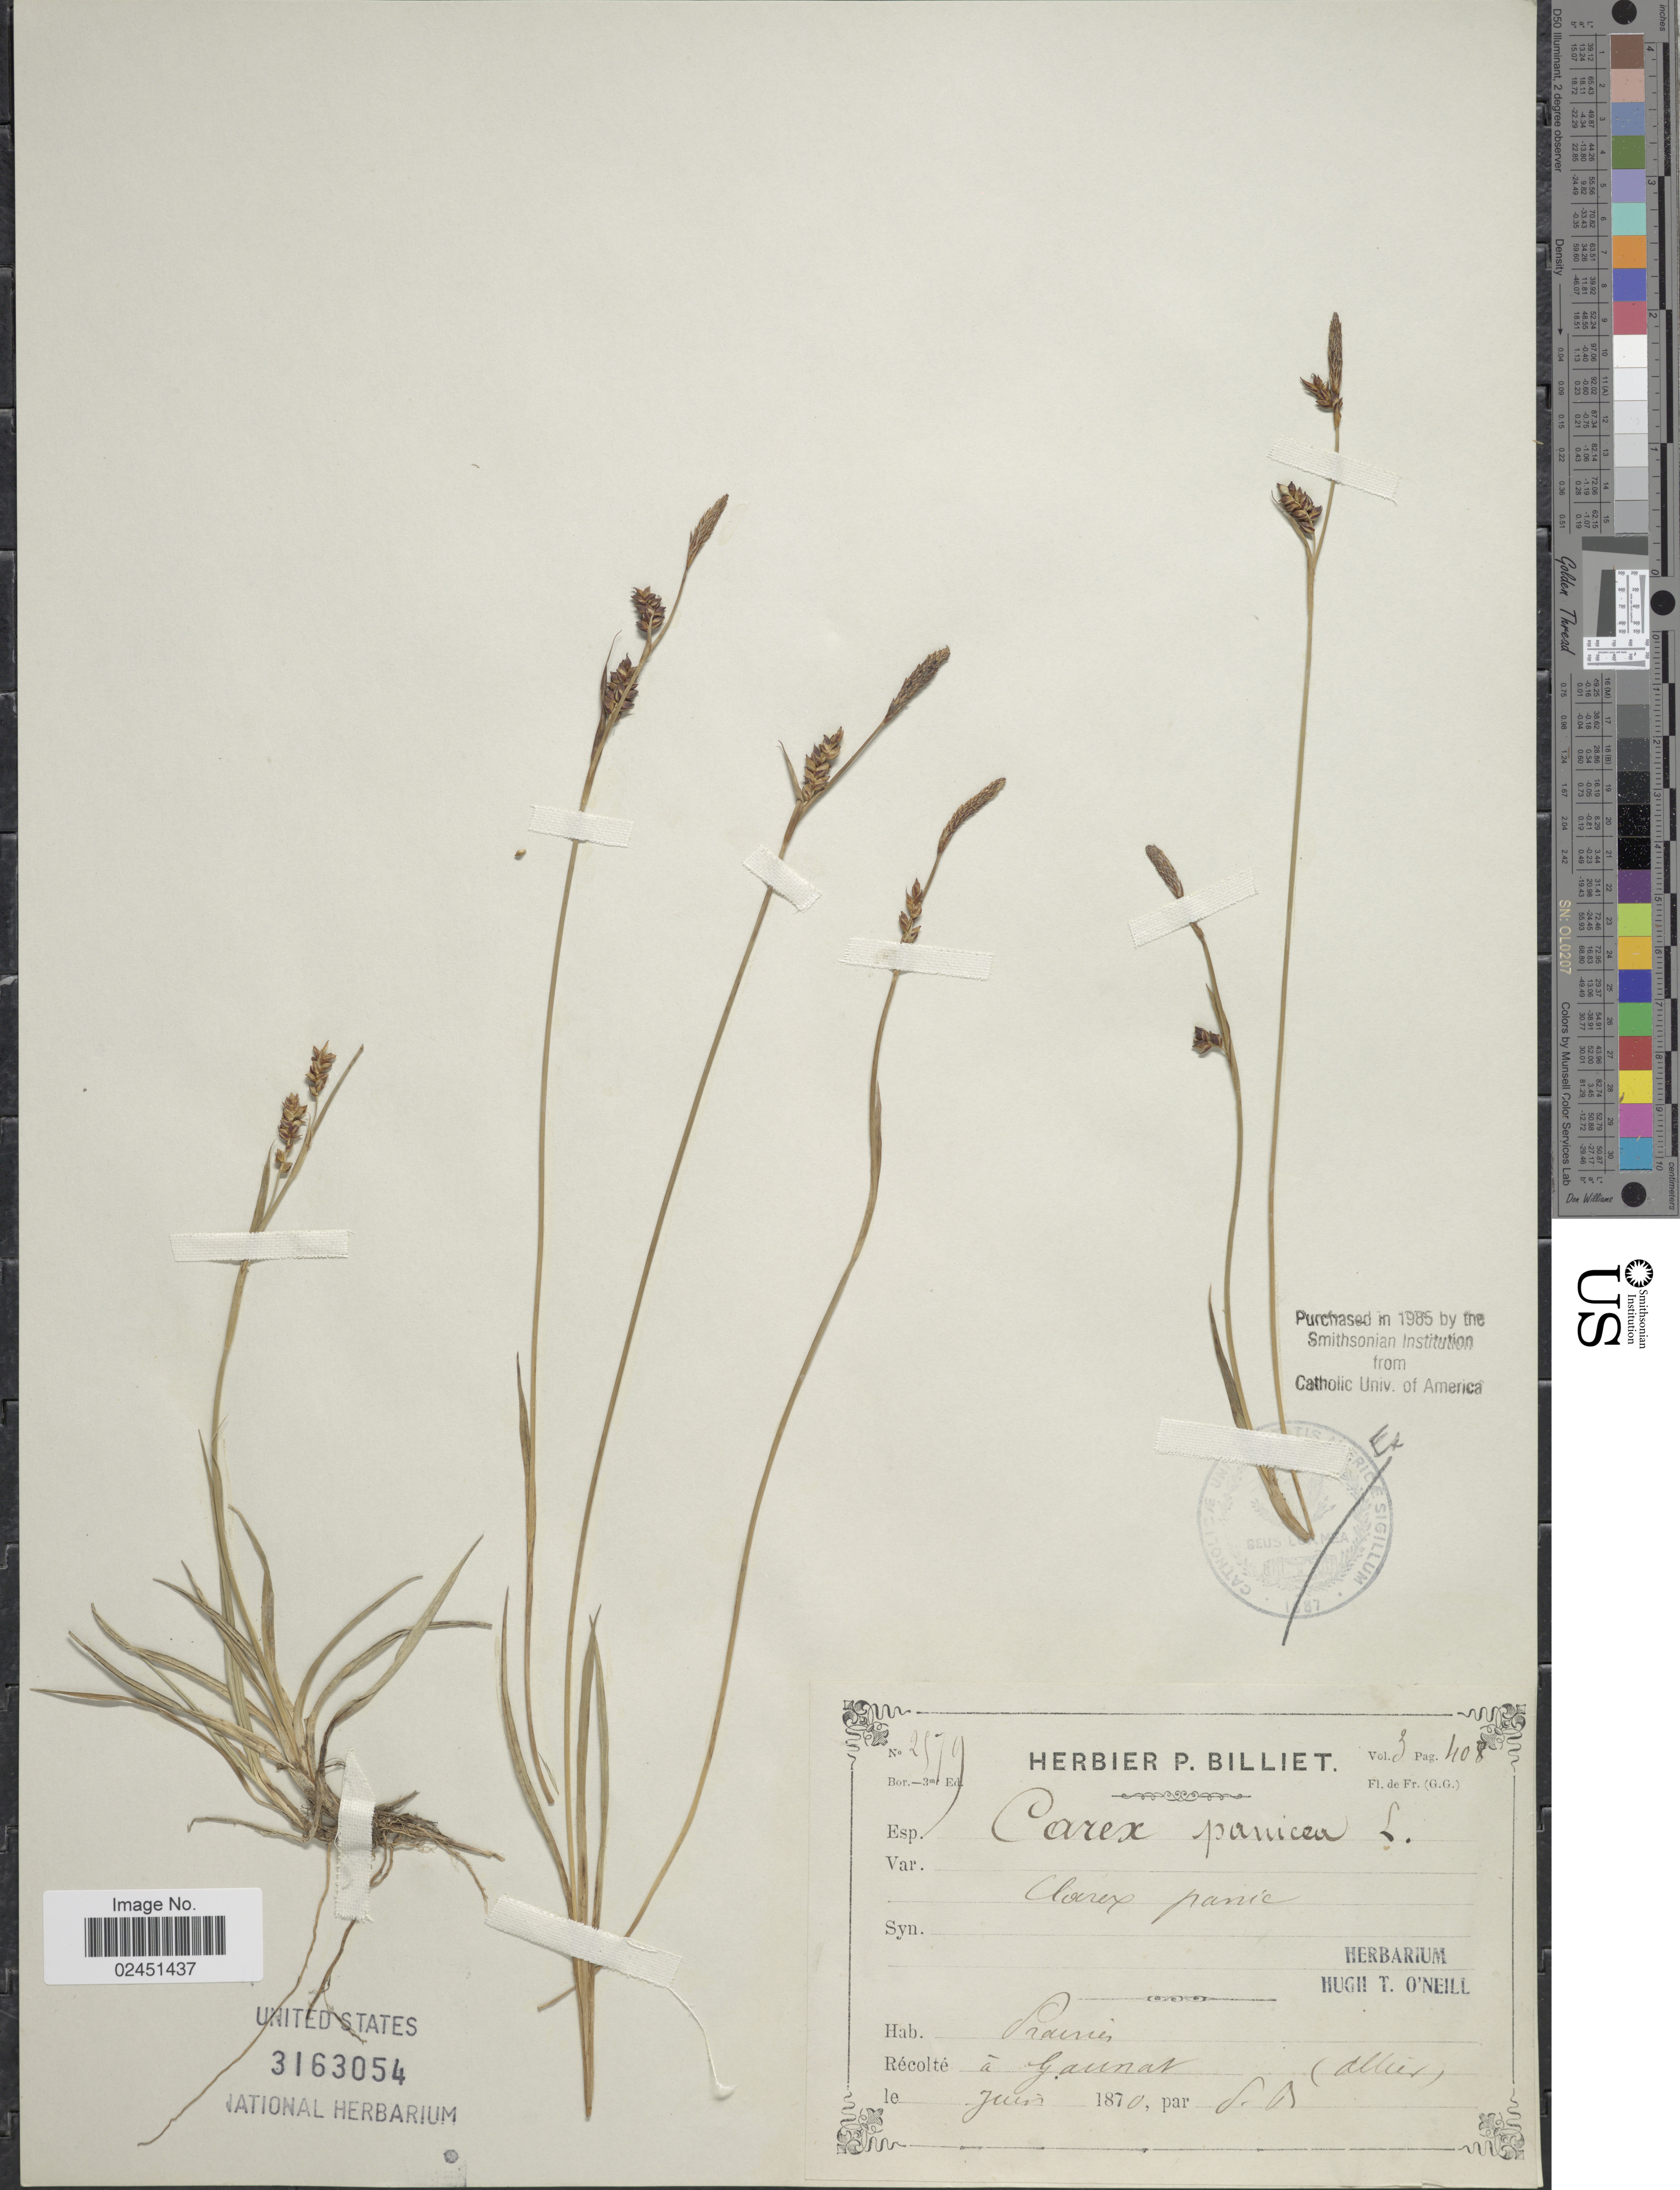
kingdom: Plantae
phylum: Tracheophyta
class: Liliopsida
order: Poales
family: Cyperaceae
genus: Carex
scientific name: Carex panicea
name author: L.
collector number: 2879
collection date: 1870-06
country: France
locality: Prairies, Allier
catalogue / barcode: US 3163054